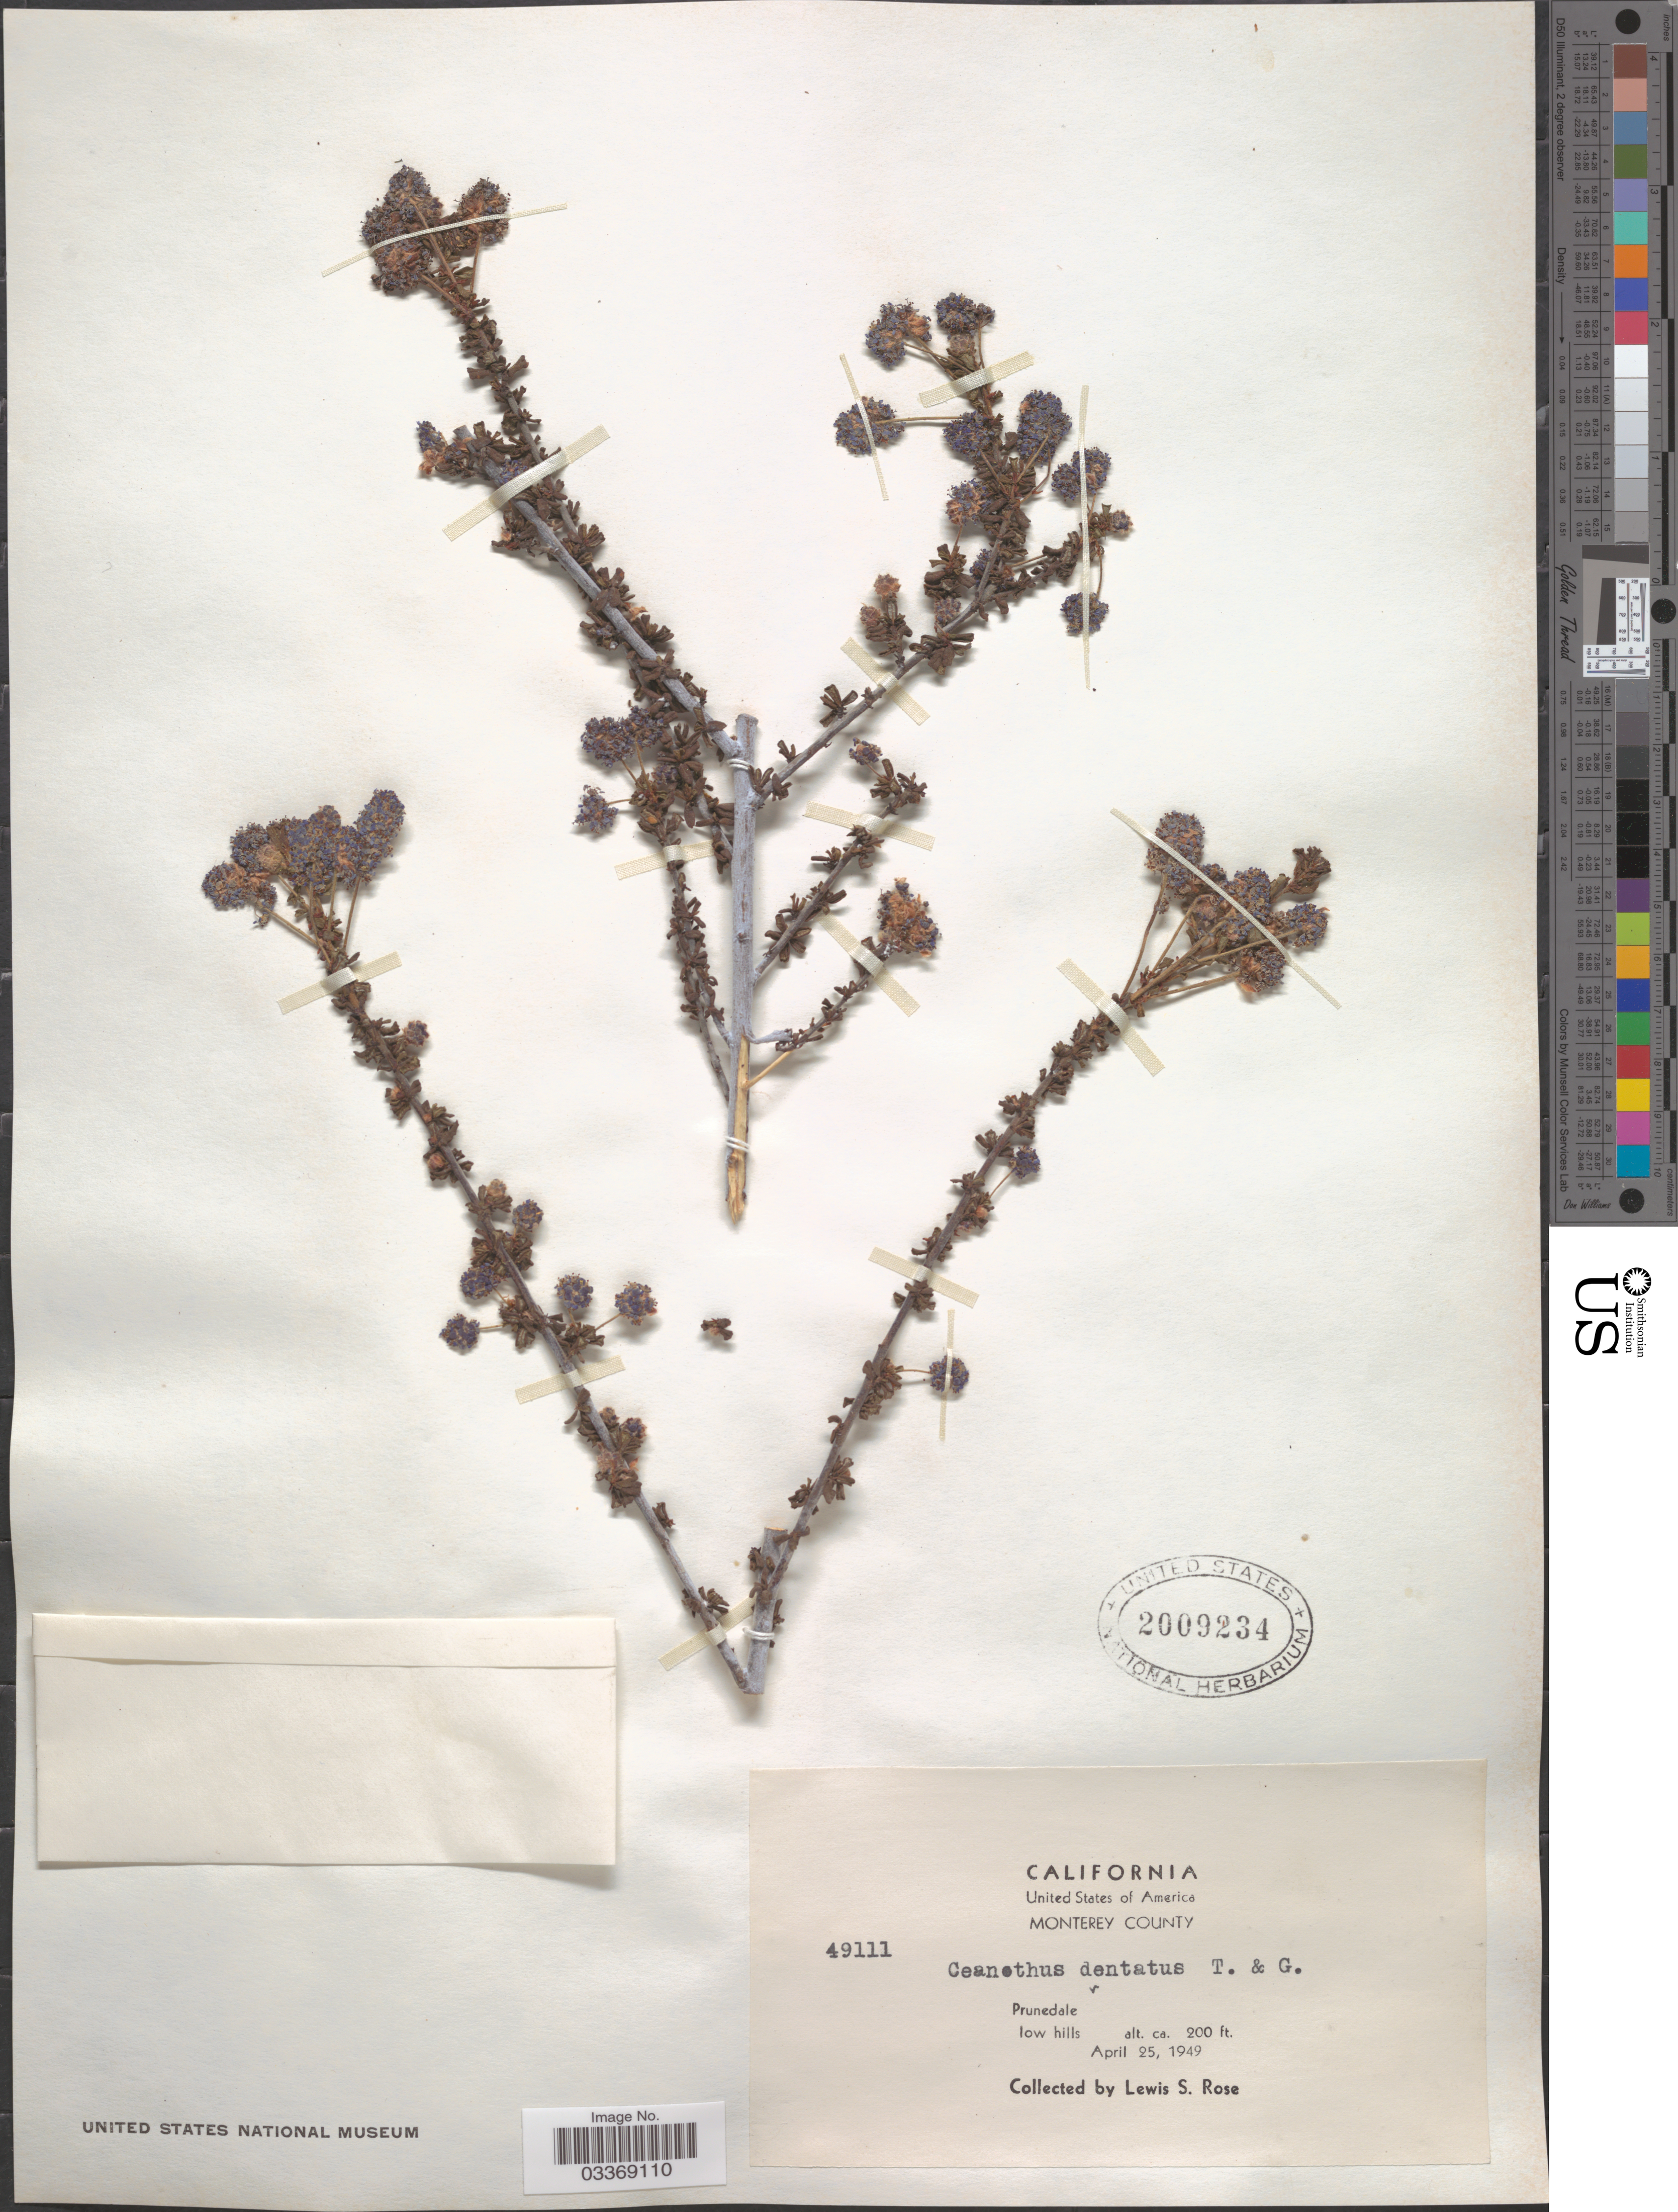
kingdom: Plantae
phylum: Tracheophyta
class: Magnoliopsida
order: Rosales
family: Rhamnaceae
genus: Ceanothus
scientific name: Ceanothus dentatus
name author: Torr. & A. Gray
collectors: L. S. Rose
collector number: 49111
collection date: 1949-04-25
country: United States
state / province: California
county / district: Monterey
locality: Monterey County, Prunedale.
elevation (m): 61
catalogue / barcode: US 2009234